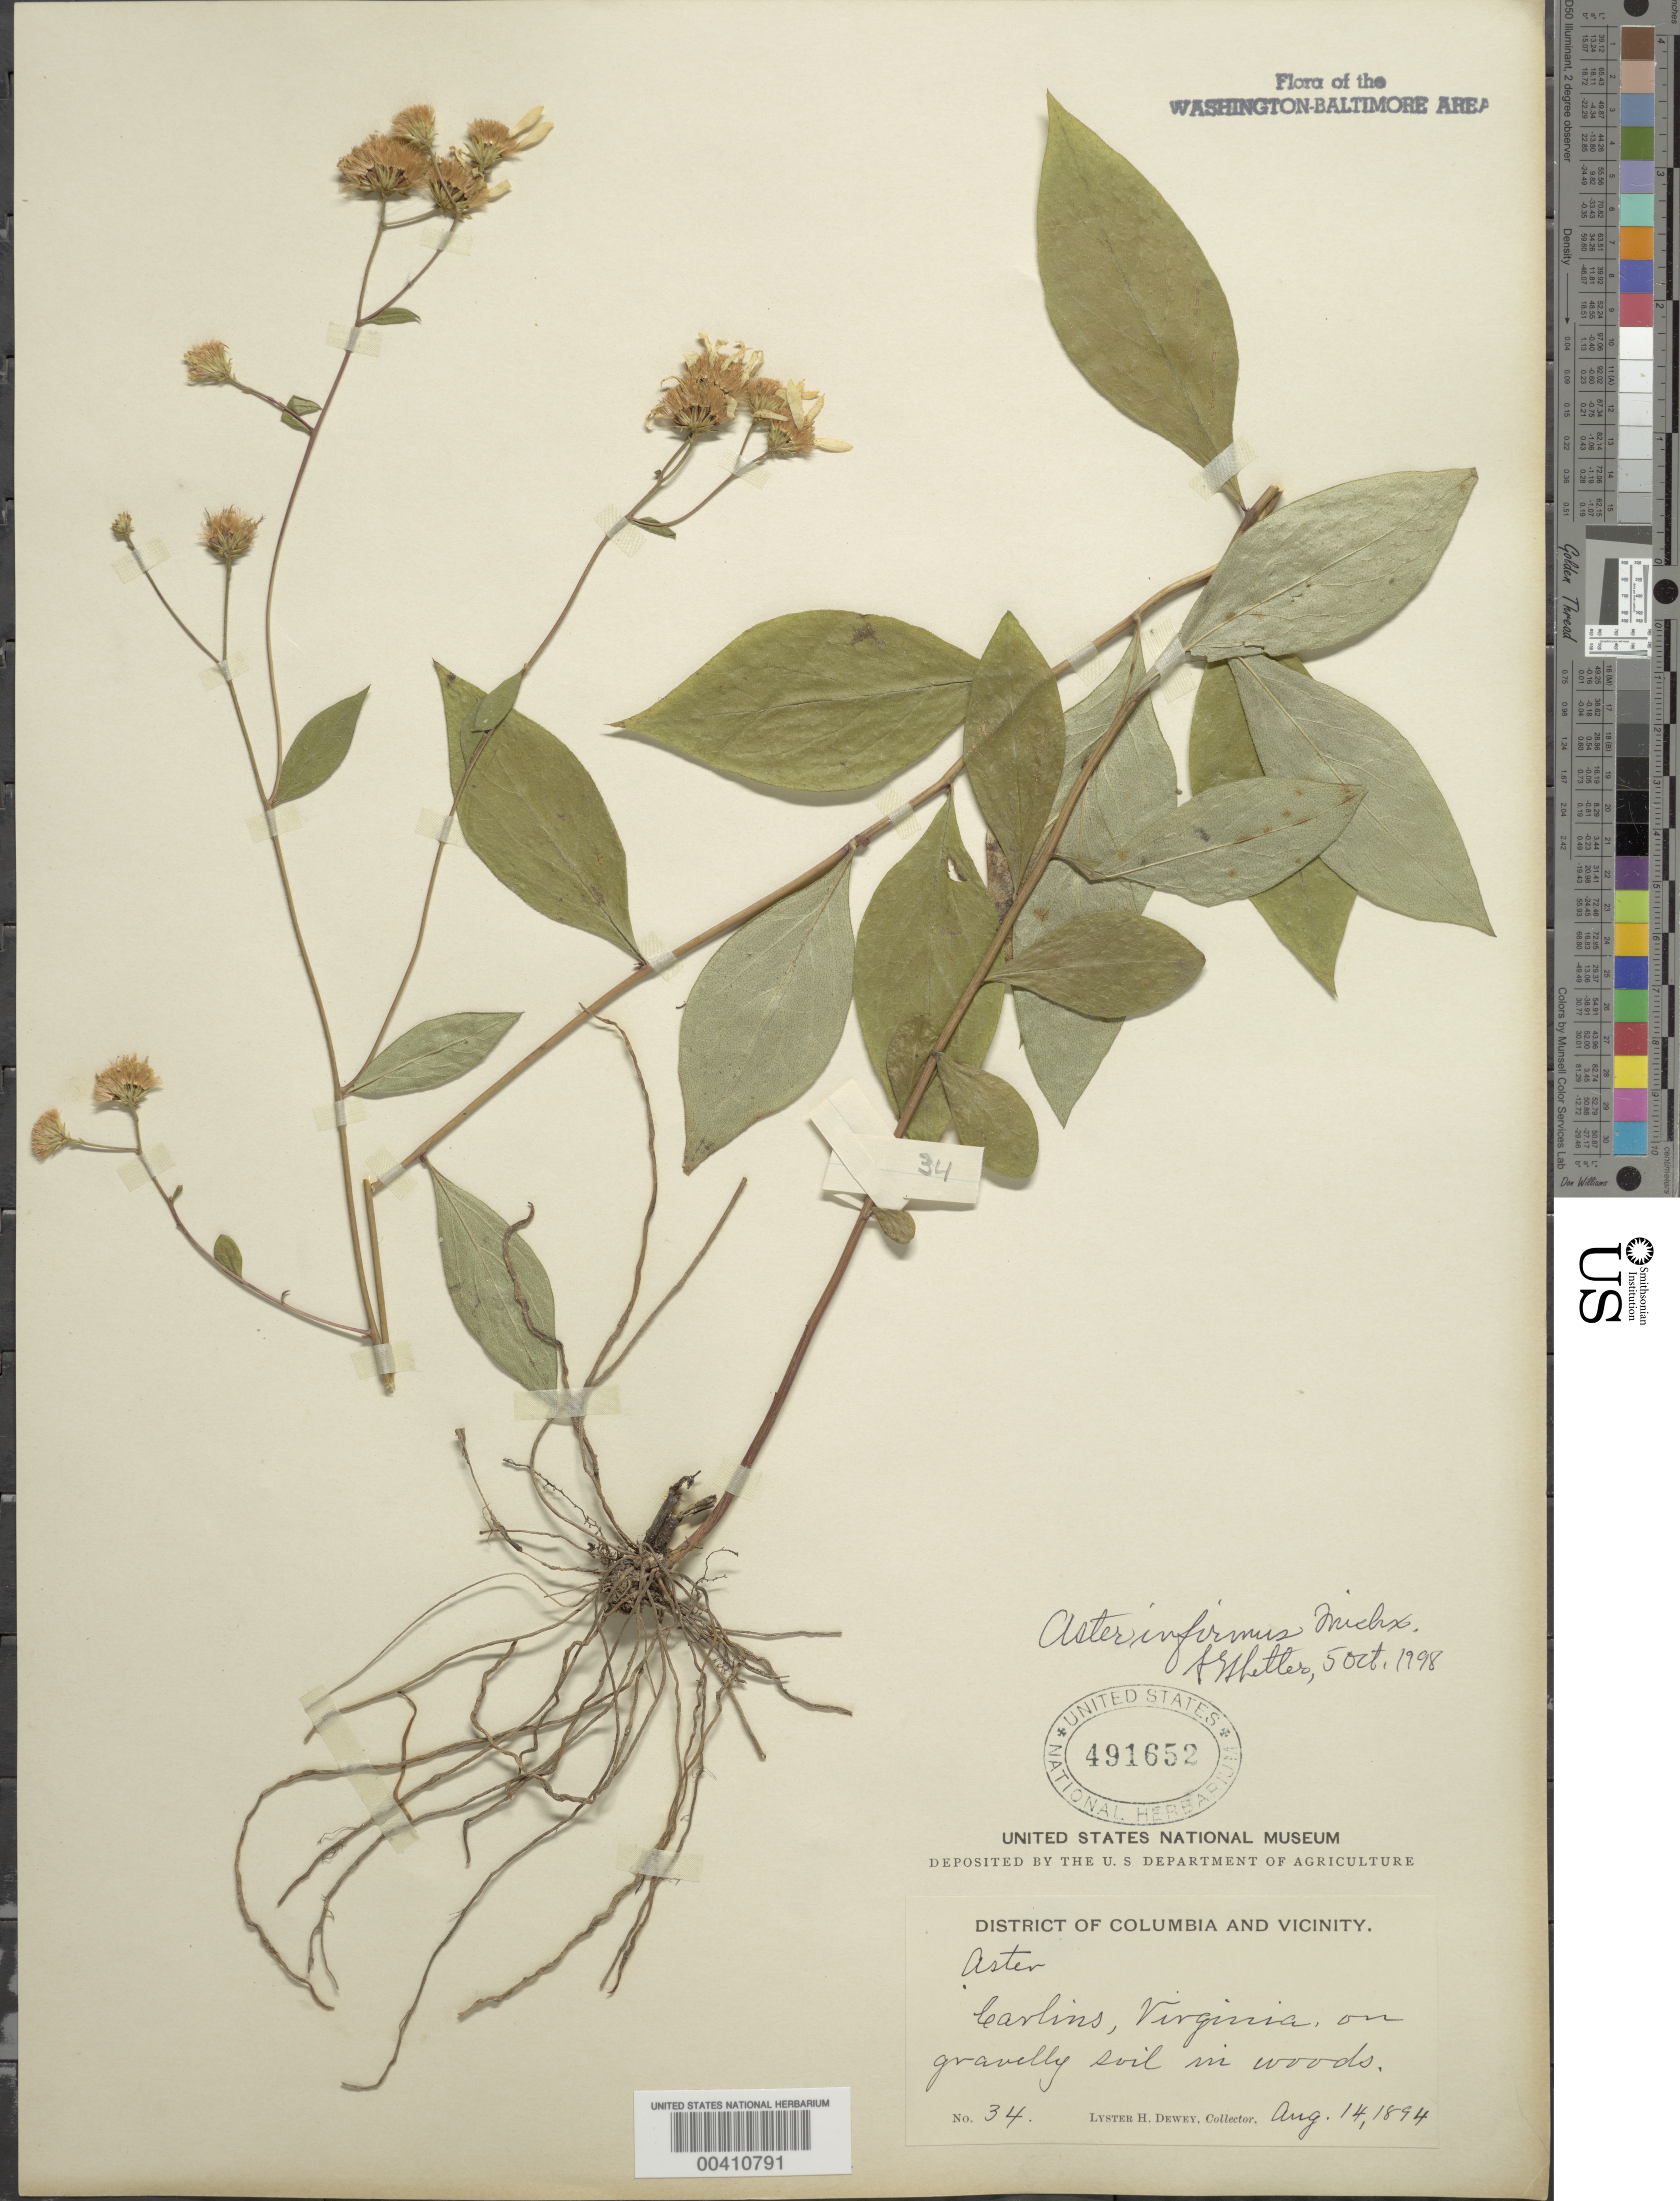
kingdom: Plantae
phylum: Tracheophyta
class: Magnoliopsida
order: Asterales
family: Asteraceae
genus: Doellingeria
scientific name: Doellingeria infirma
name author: (Michx.) Greene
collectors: L. H. Dewey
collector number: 34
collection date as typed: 14 Aug 1894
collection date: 1894-08-14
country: United States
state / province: Virginia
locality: Carlins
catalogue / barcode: US 491652